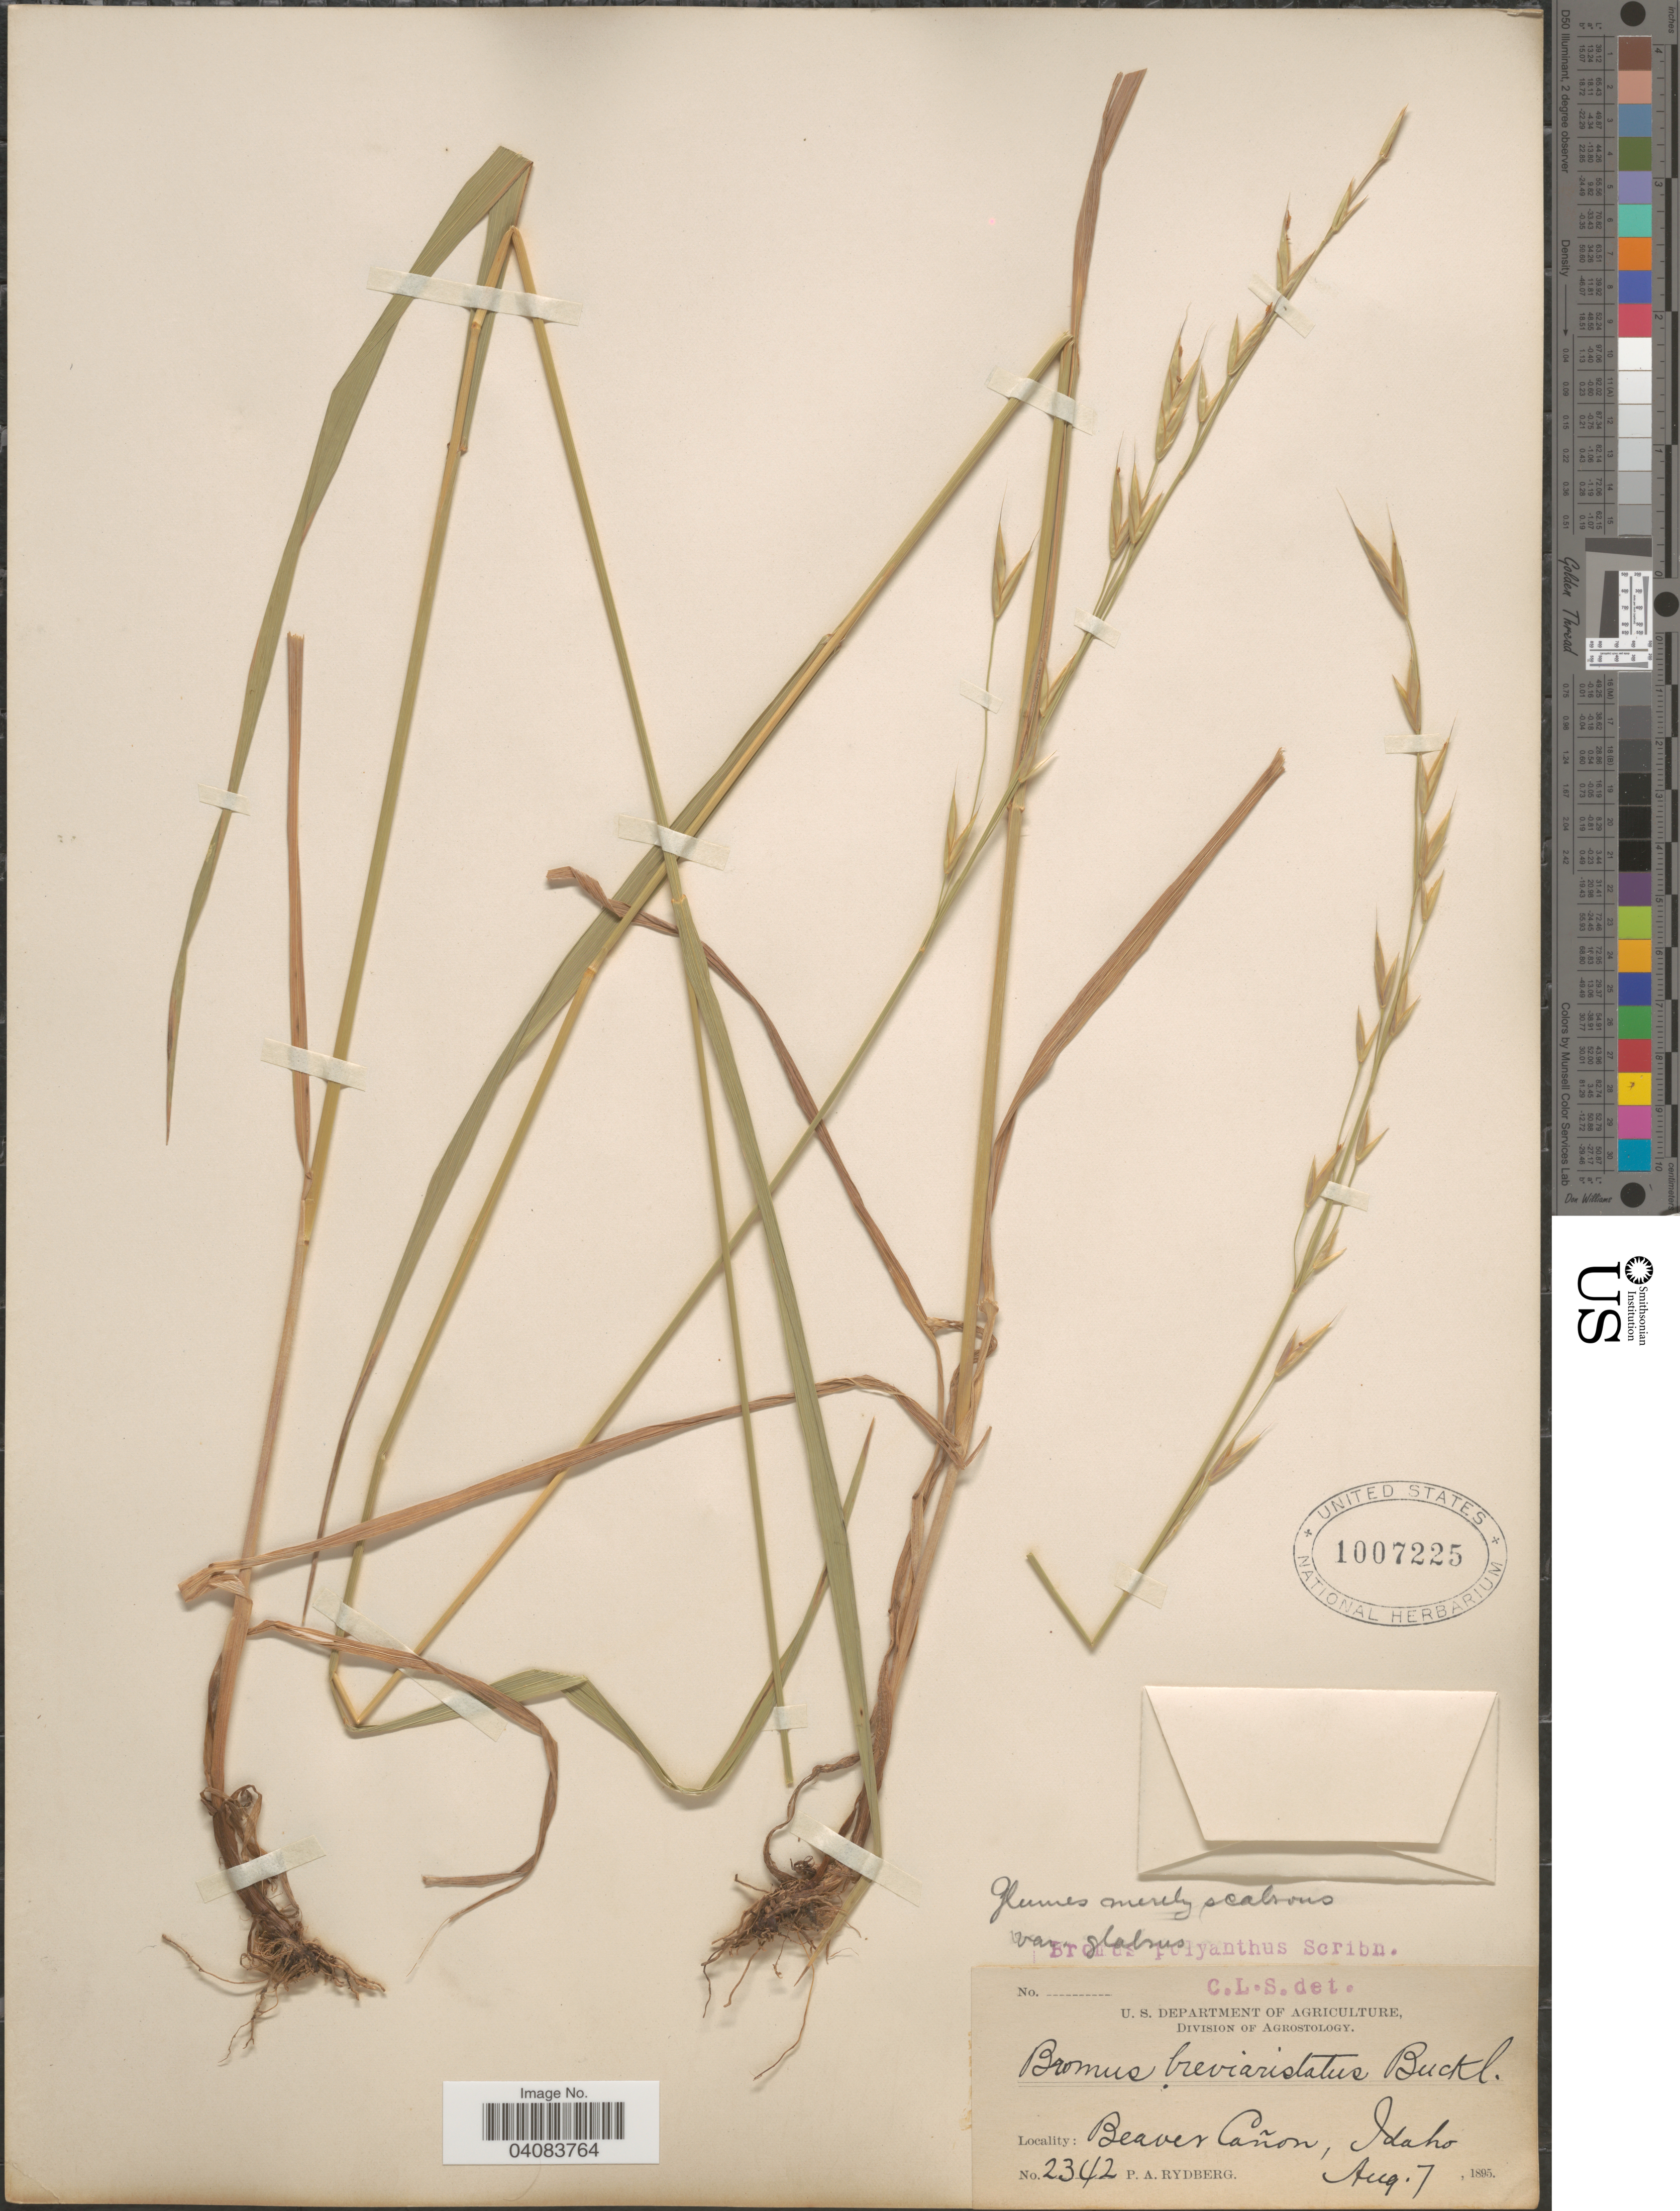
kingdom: Plantae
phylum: Tracheophyta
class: Liliopsida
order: Poales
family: Poaceae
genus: Bromus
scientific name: Bromus polyanthus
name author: Scribn. ex Shear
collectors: P. A. Rydberg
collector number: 2342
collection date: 1895-08-07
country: United States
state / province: Idaho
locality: Beaver Cañon.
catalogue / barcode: US 1007225